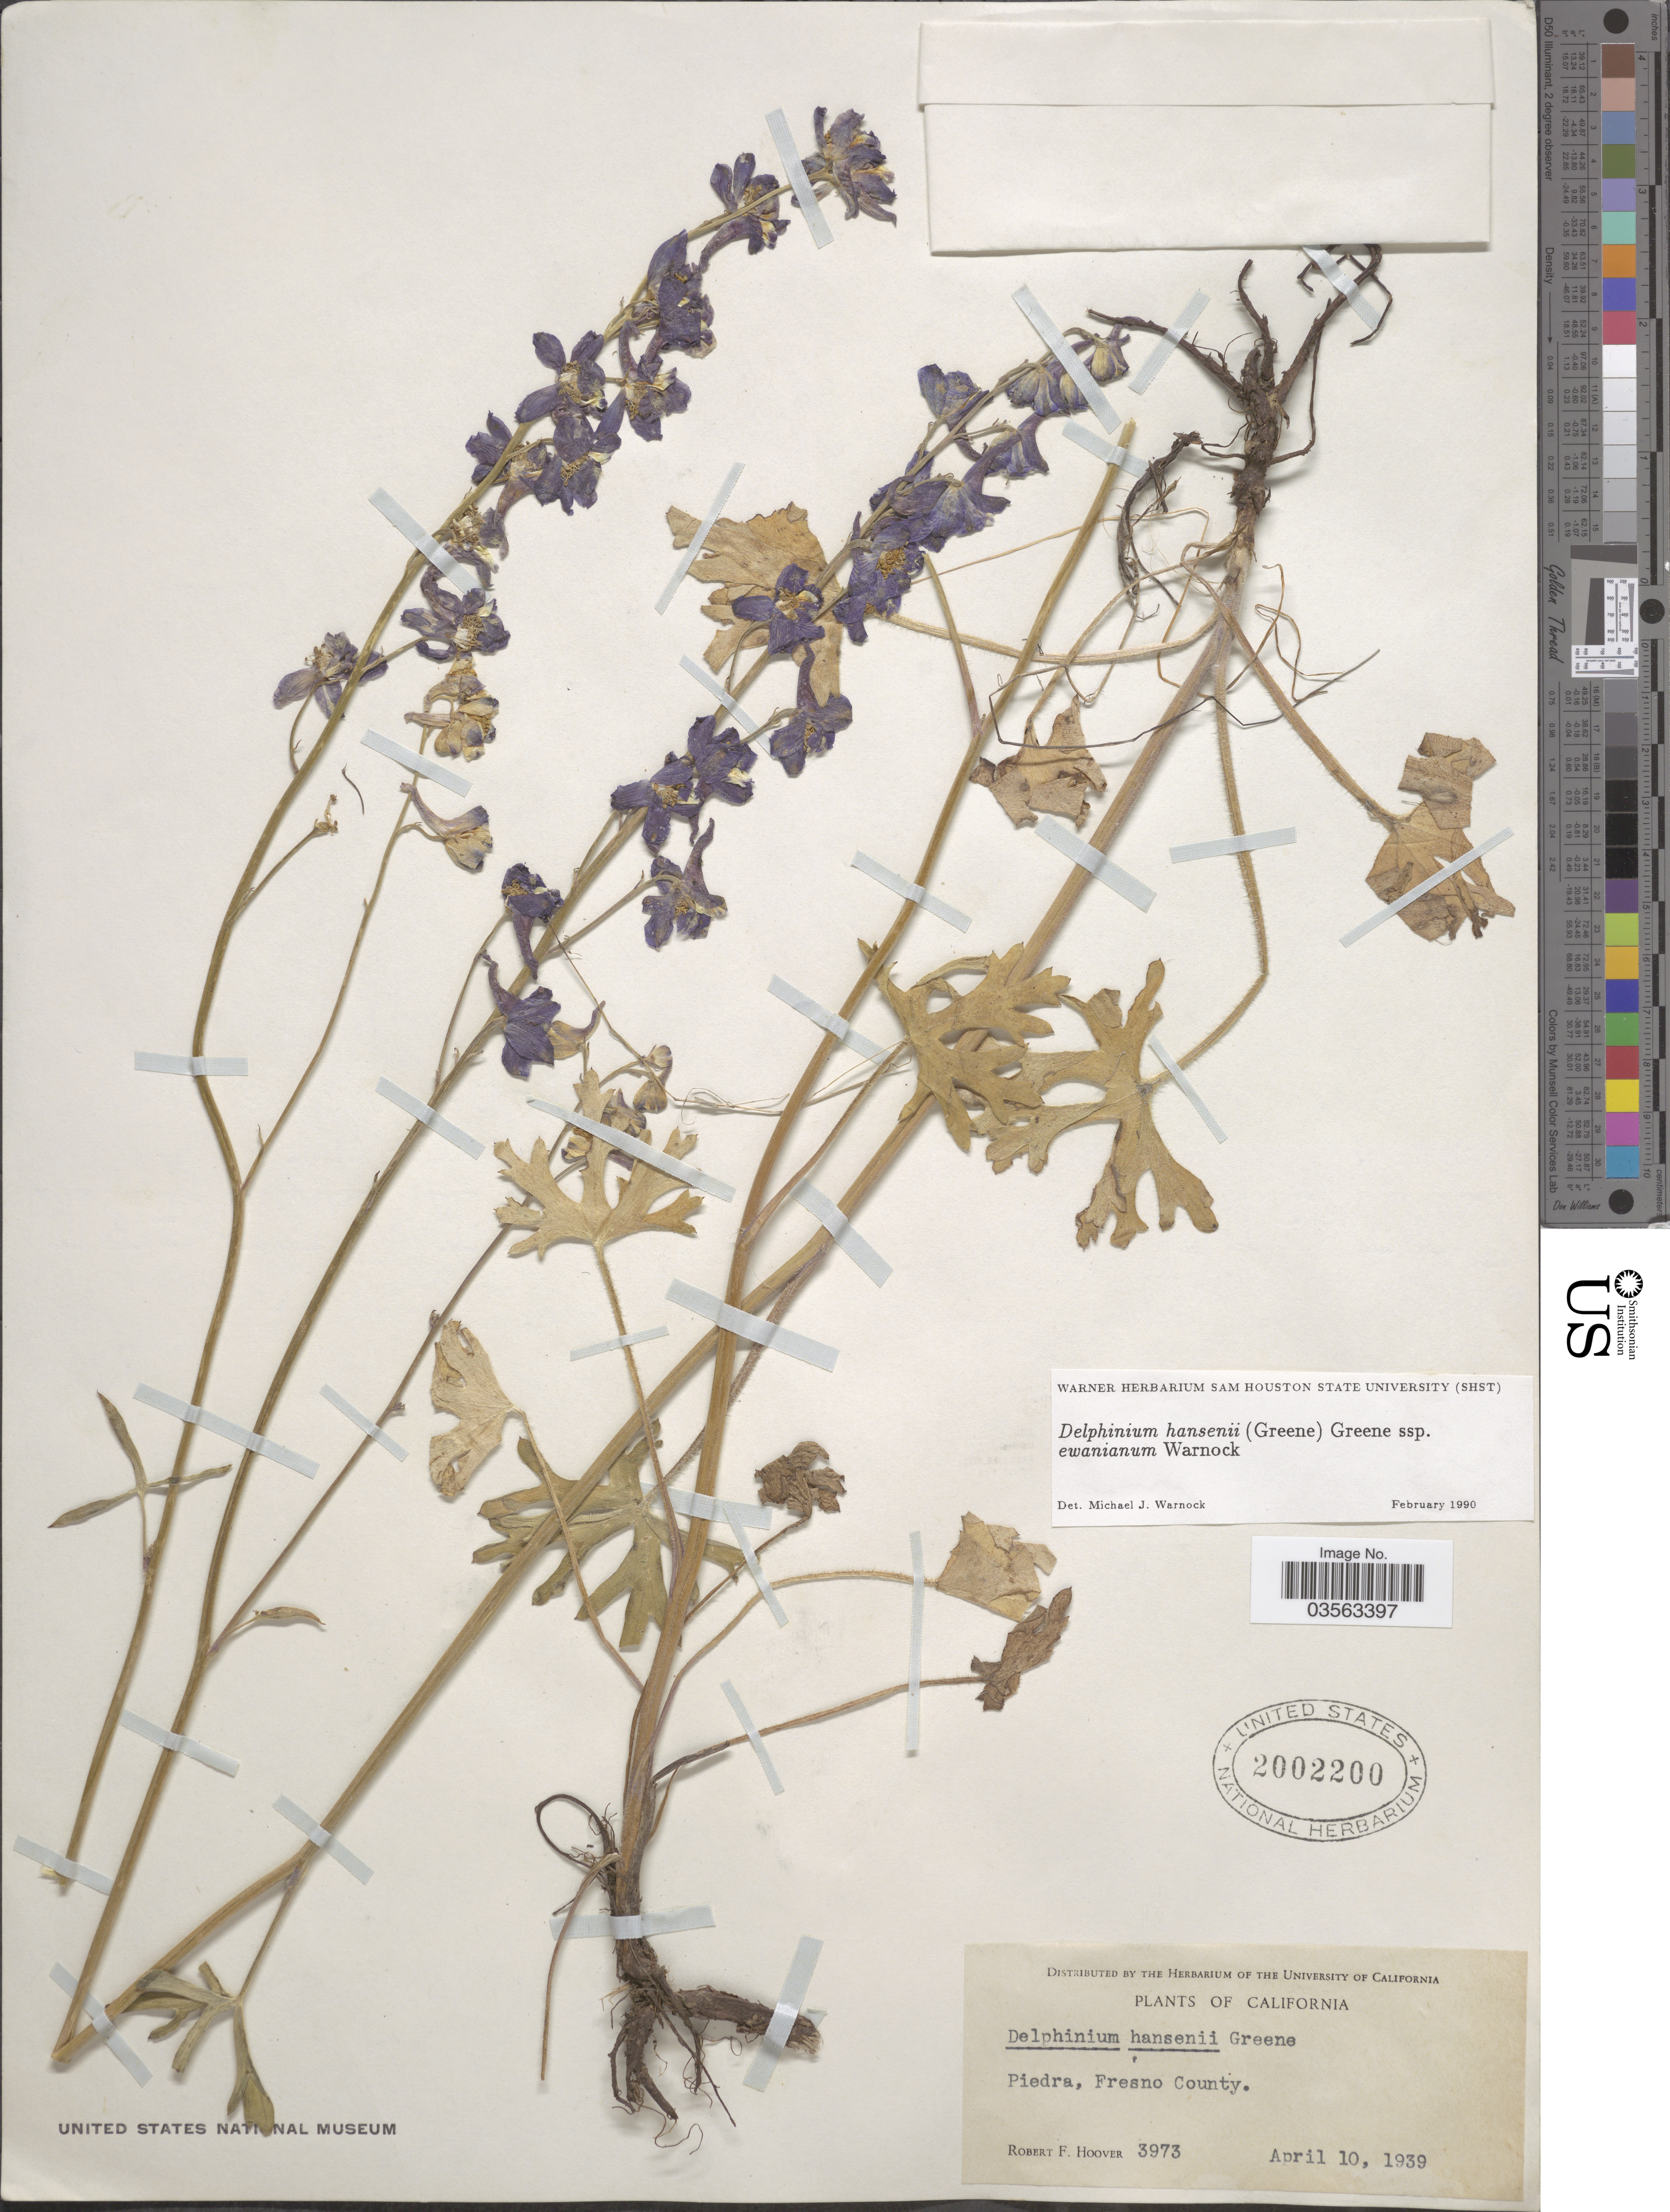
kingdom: Plantae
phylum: Tracheophyta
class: Magnoliopsida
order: Ranunculales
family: Ranunculaceae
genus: Delphinium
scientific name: Delphinium hansenii subsp. ewanianum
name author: M.J. Warnock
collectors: R. F. Hoover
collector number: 3973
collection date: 1939-04-10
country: United States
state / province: California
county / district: Fresno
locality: Piedra, Fresno County.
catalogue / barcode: US 2002200